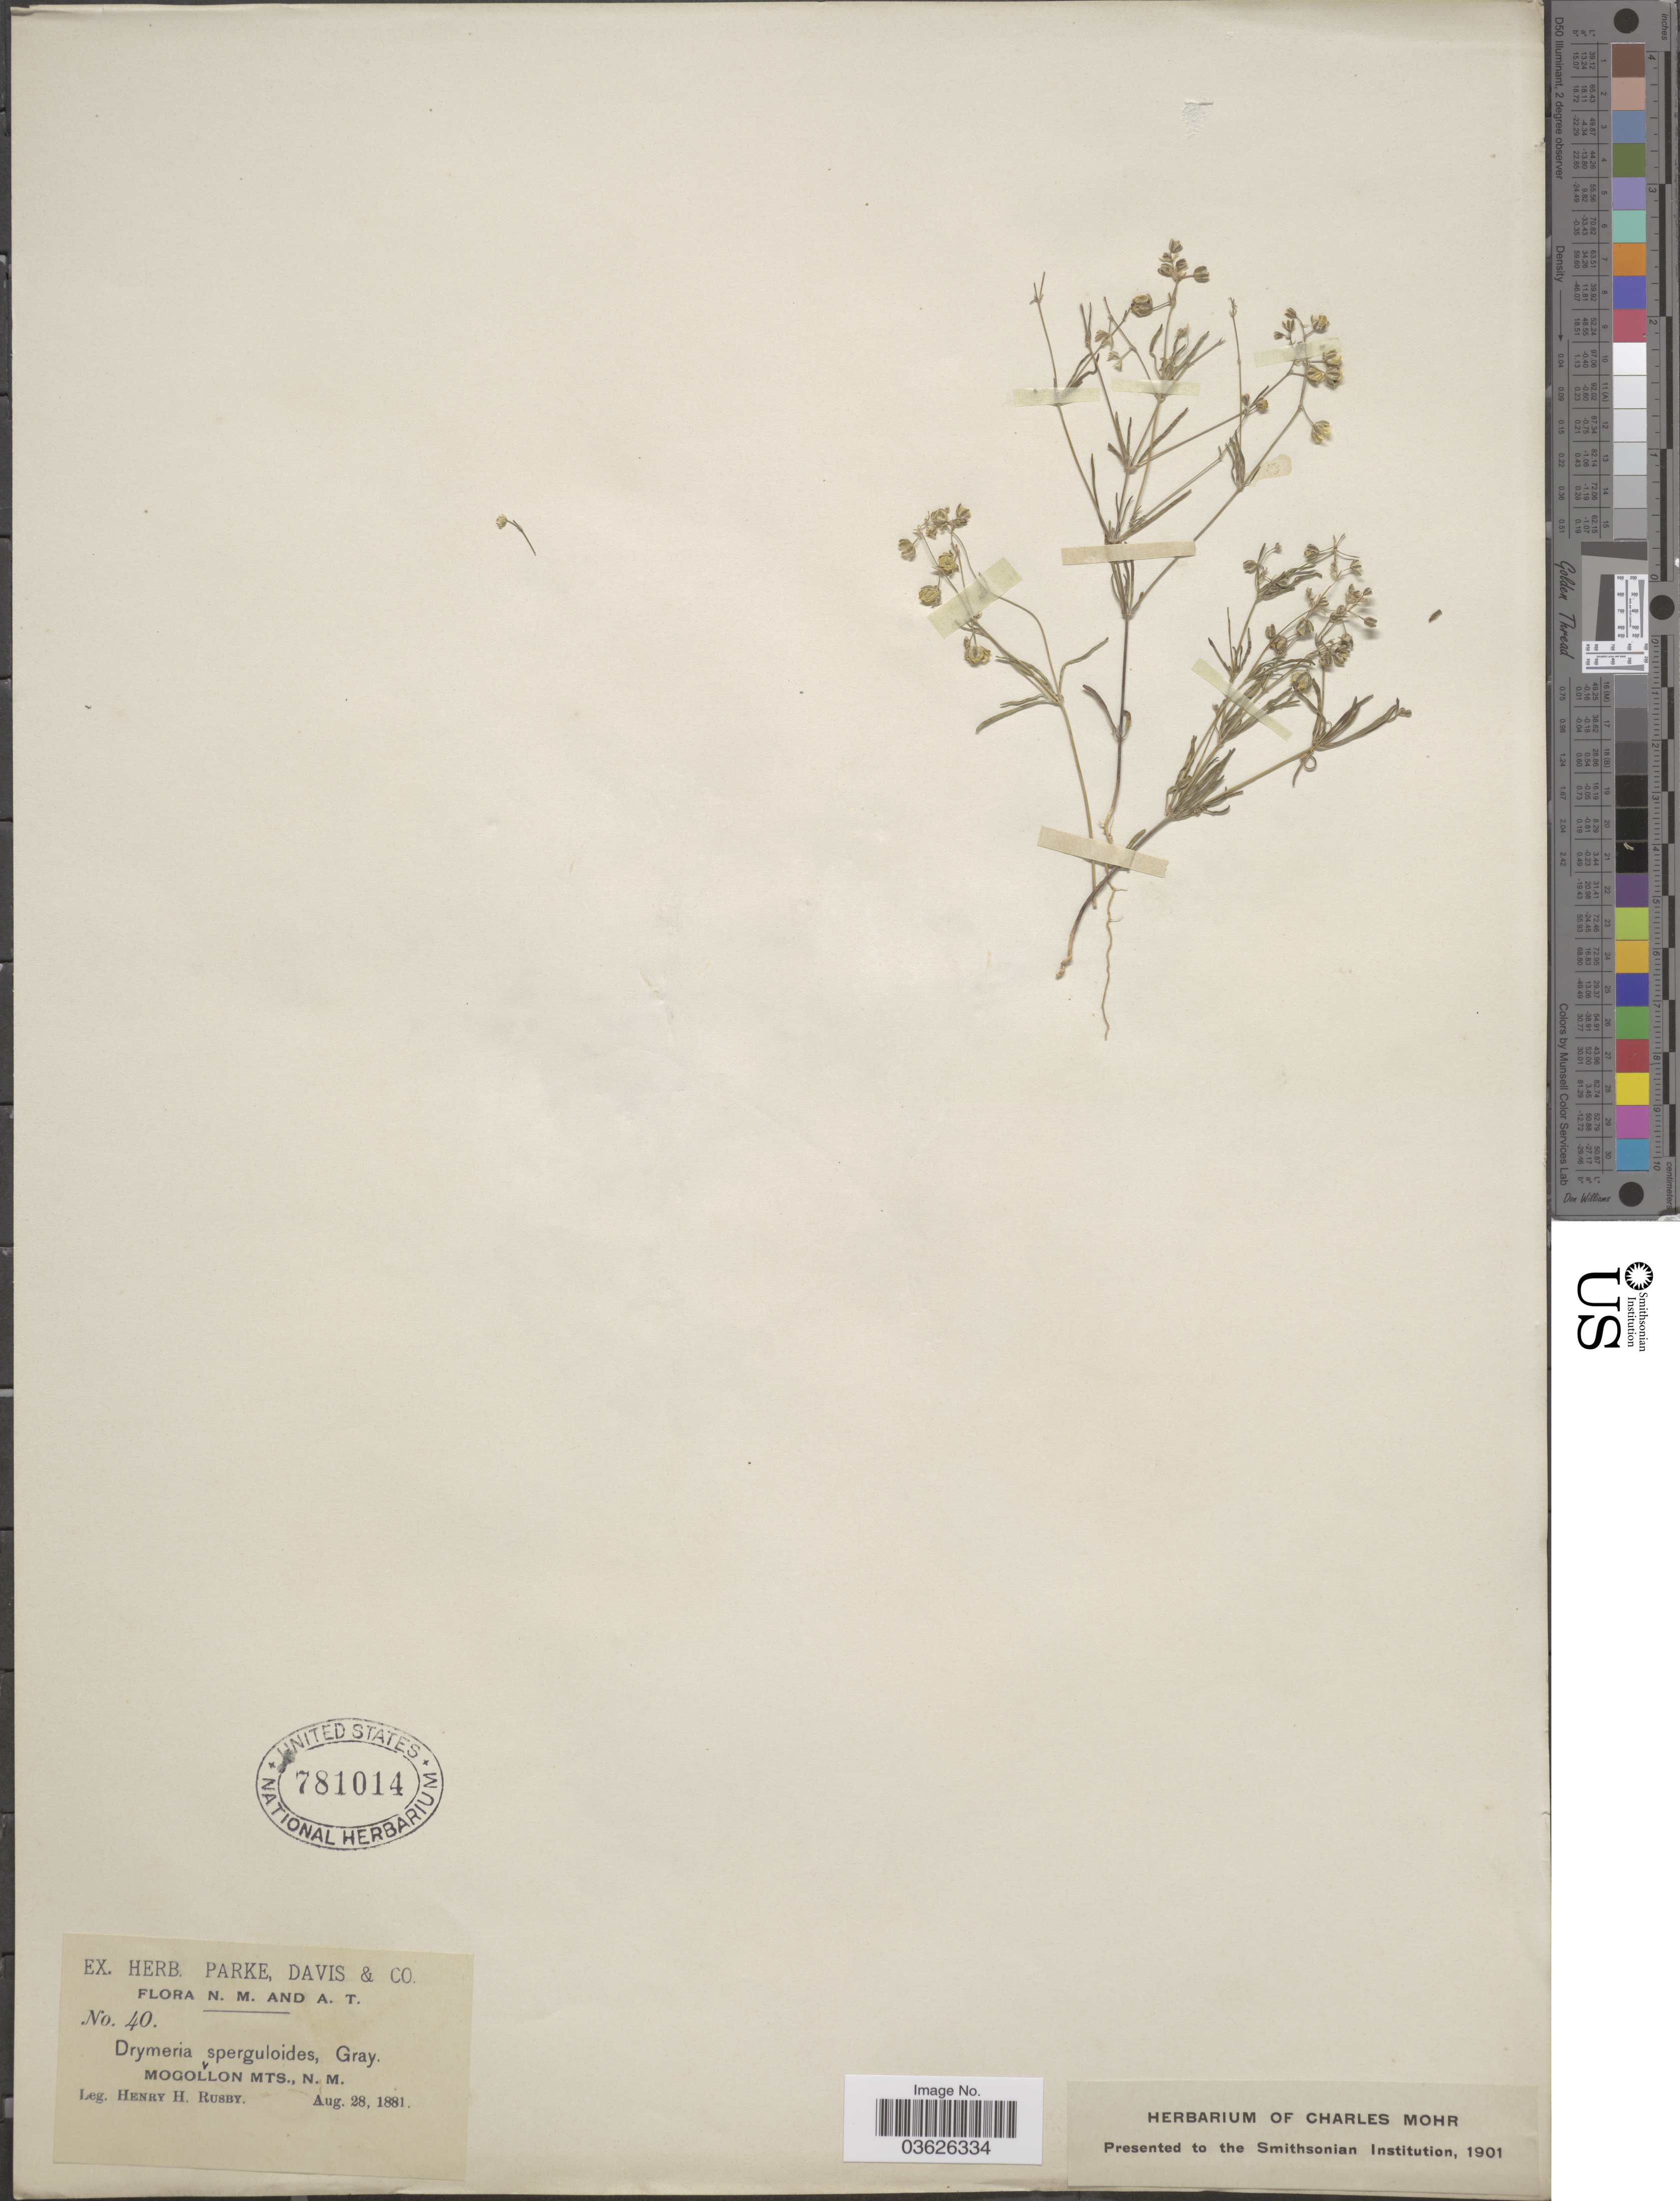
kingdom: Plantae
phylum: Tracheophyta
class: Magnoliopsida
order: Caryophyllales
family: Caryophyllaceae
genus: Drymaria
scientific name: Drymaria sperguloides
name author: A. Gray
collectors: H. H. Rusby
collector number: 40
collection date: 1881-08-28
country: United States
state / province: New Mexico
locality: Mogollon Mts.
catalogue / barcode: US 781014